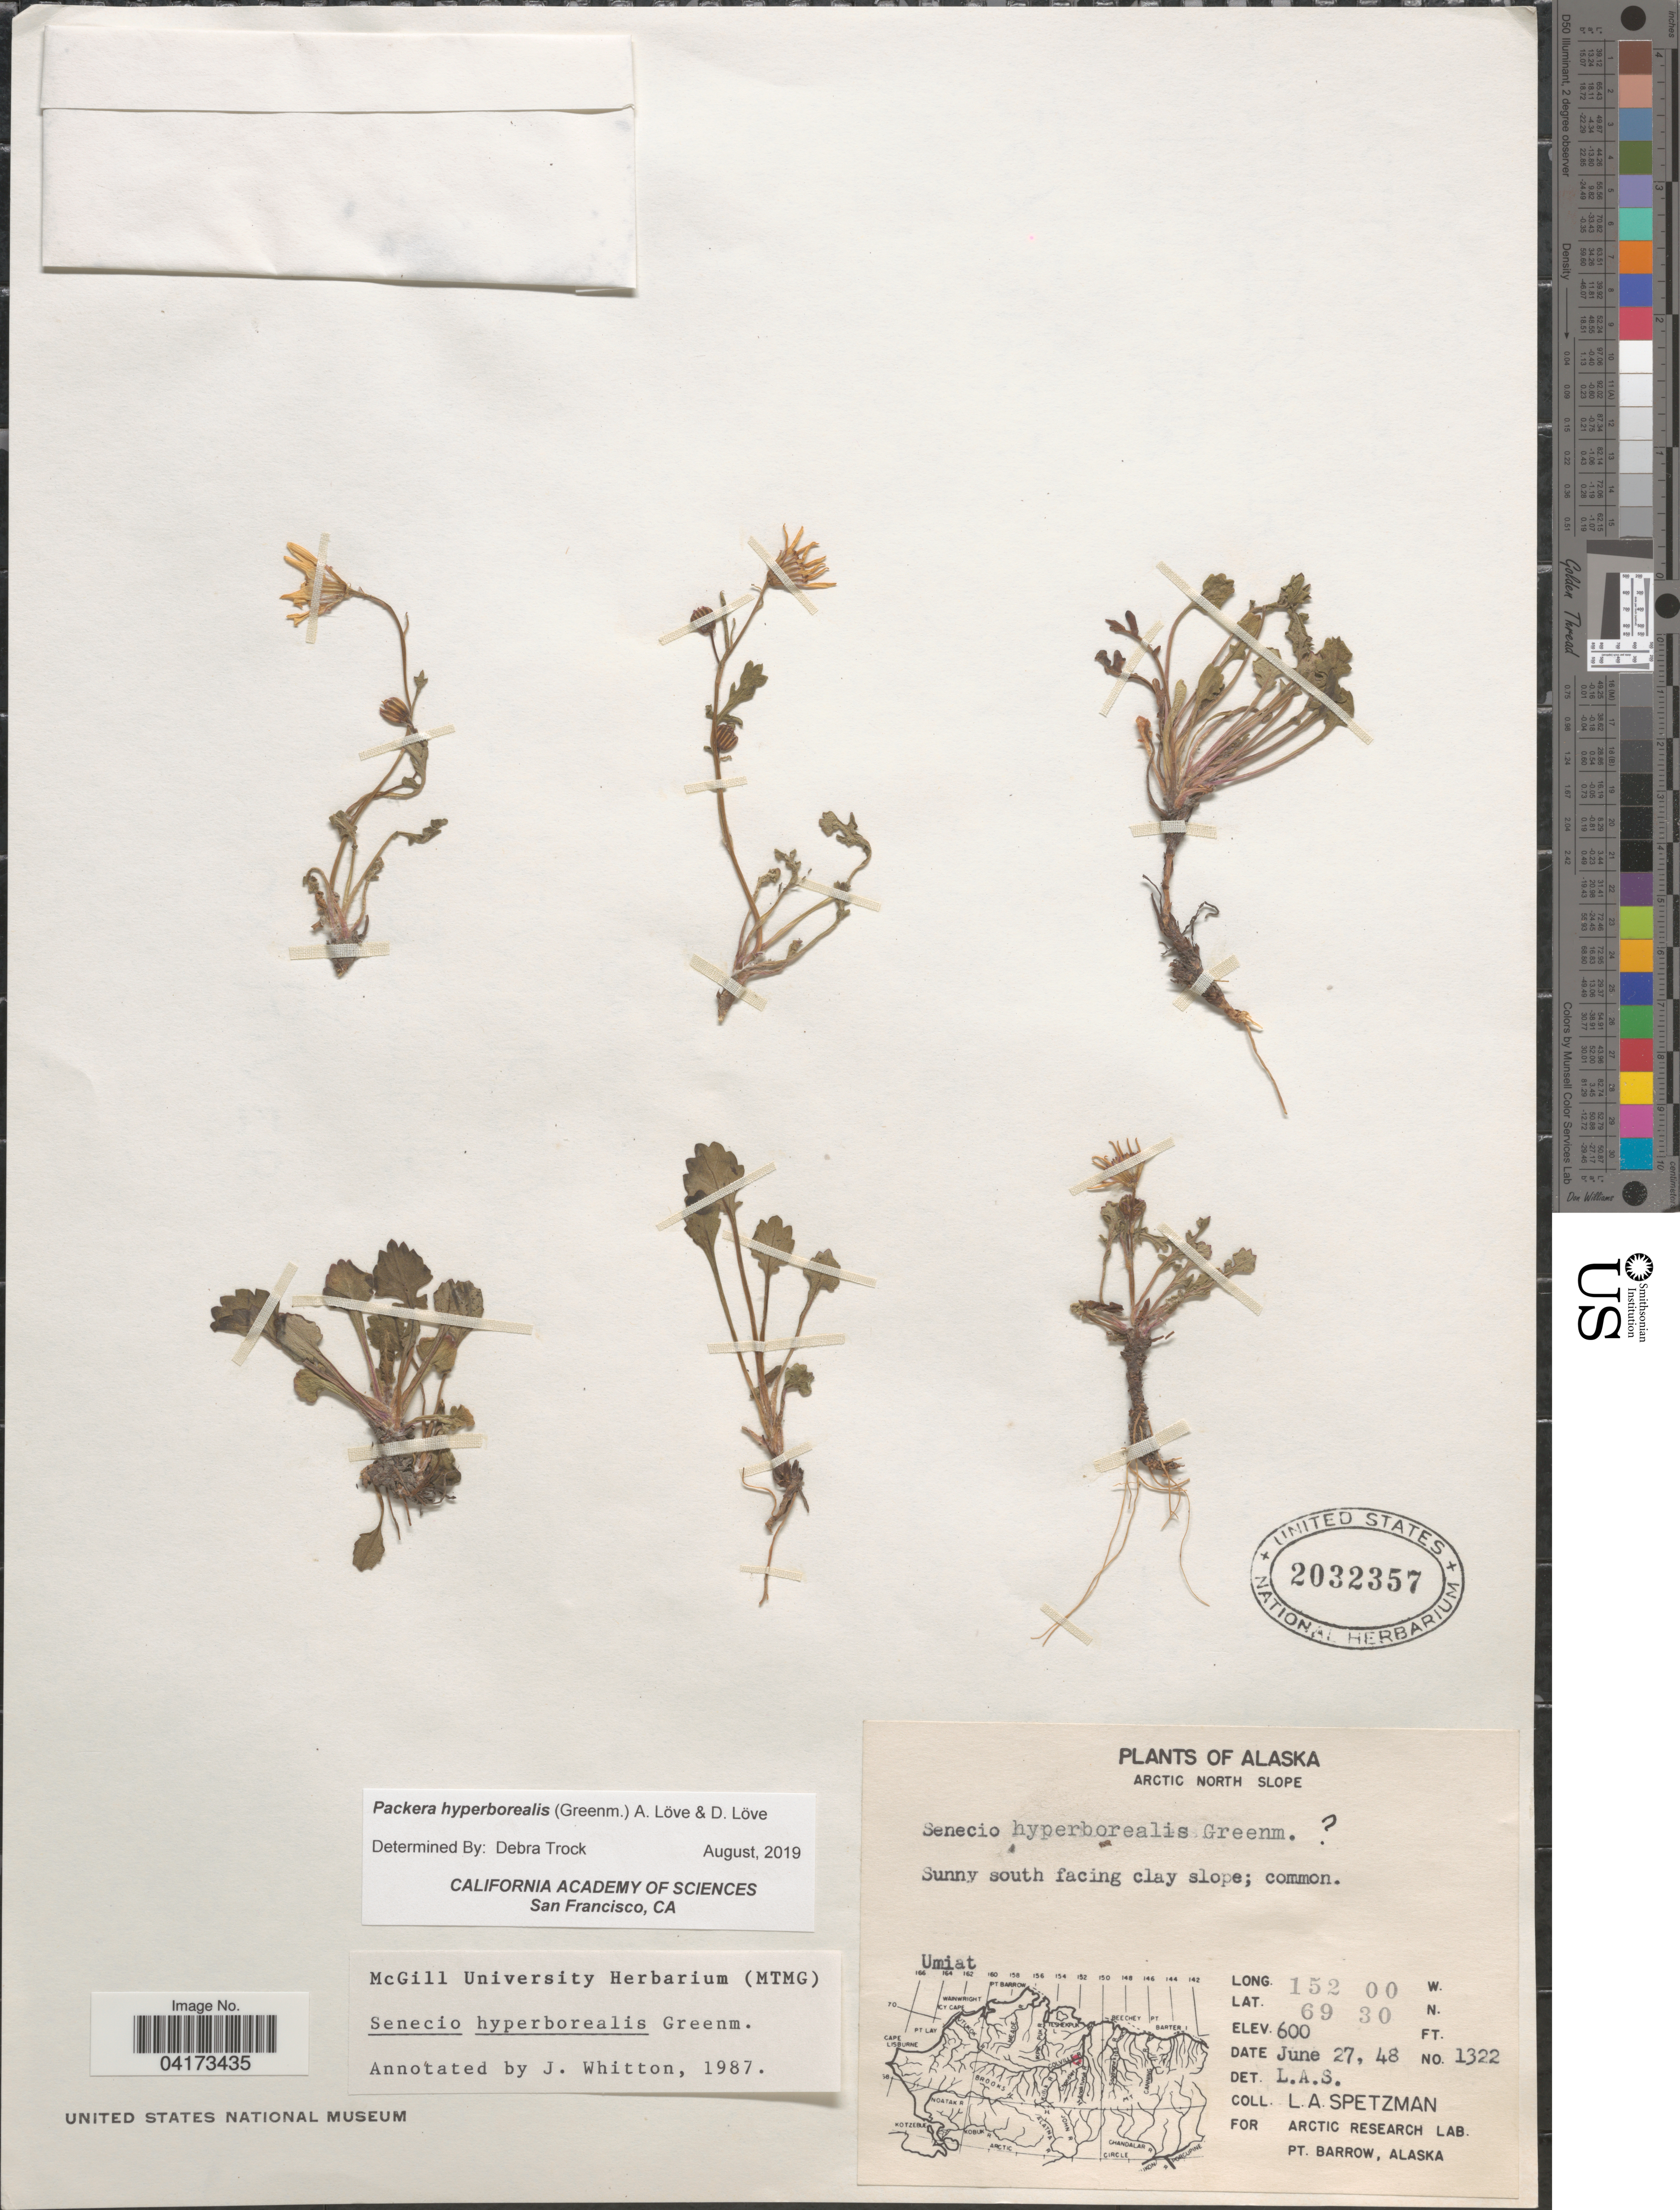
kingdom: Plantae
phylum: Tracheophyta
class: Magnoliopsida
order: Asterales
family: Asteraceae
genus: Packera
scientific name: Packera hyperborealis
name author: (Greene) Á. Löve & D. Löve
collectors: L. Spetzman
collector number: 1322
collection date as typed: Transcribed d/m/y: 27/6/48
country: United States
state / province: Alaska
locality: Arctic North Slope. Umiat. Sunny south facing clay slope.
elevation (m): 183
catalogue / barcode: US 2032357